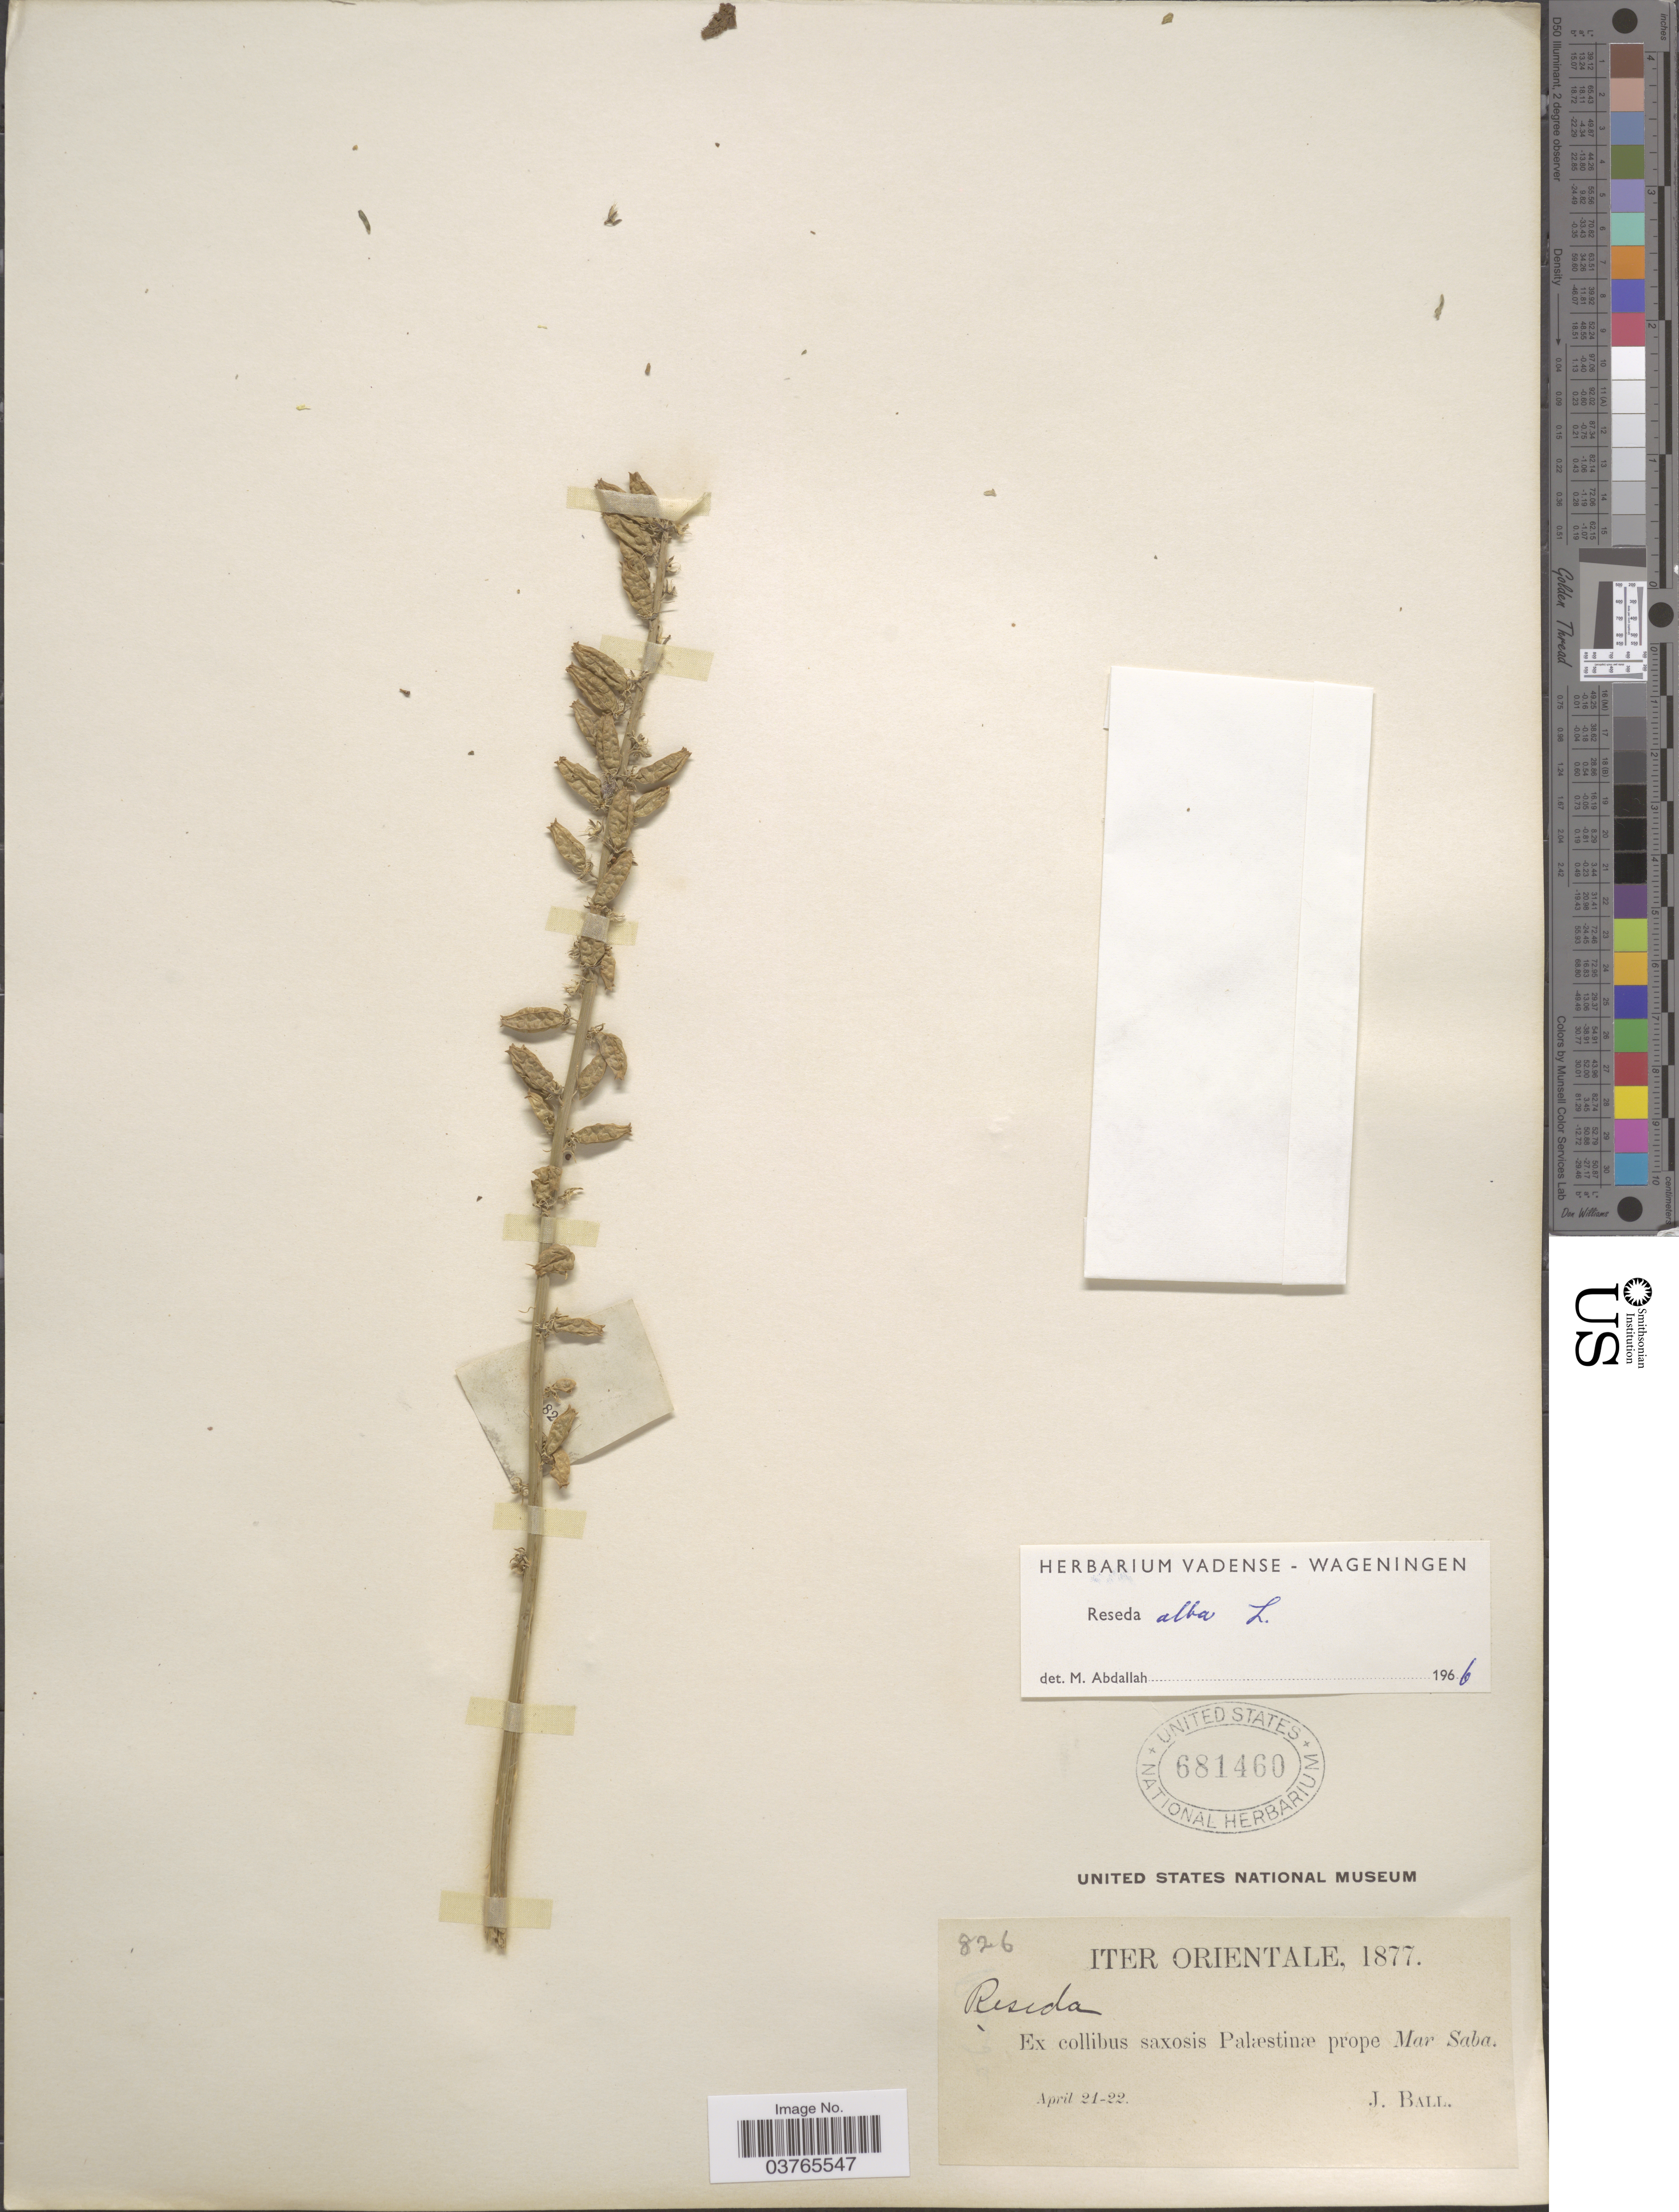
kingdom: Plantae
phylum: Tracheophyta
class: Magnoliopsida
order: Brassicales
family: Resedaceae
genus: Reseda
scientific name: Reseda alba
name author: L.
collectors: J. Ball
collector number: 826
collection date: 1877-04-21/1877-04-22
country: Israel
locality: Iter Orientale. Ex collibus saxosis Palæstinæ prope Mar Saba.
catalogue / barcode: US 681460